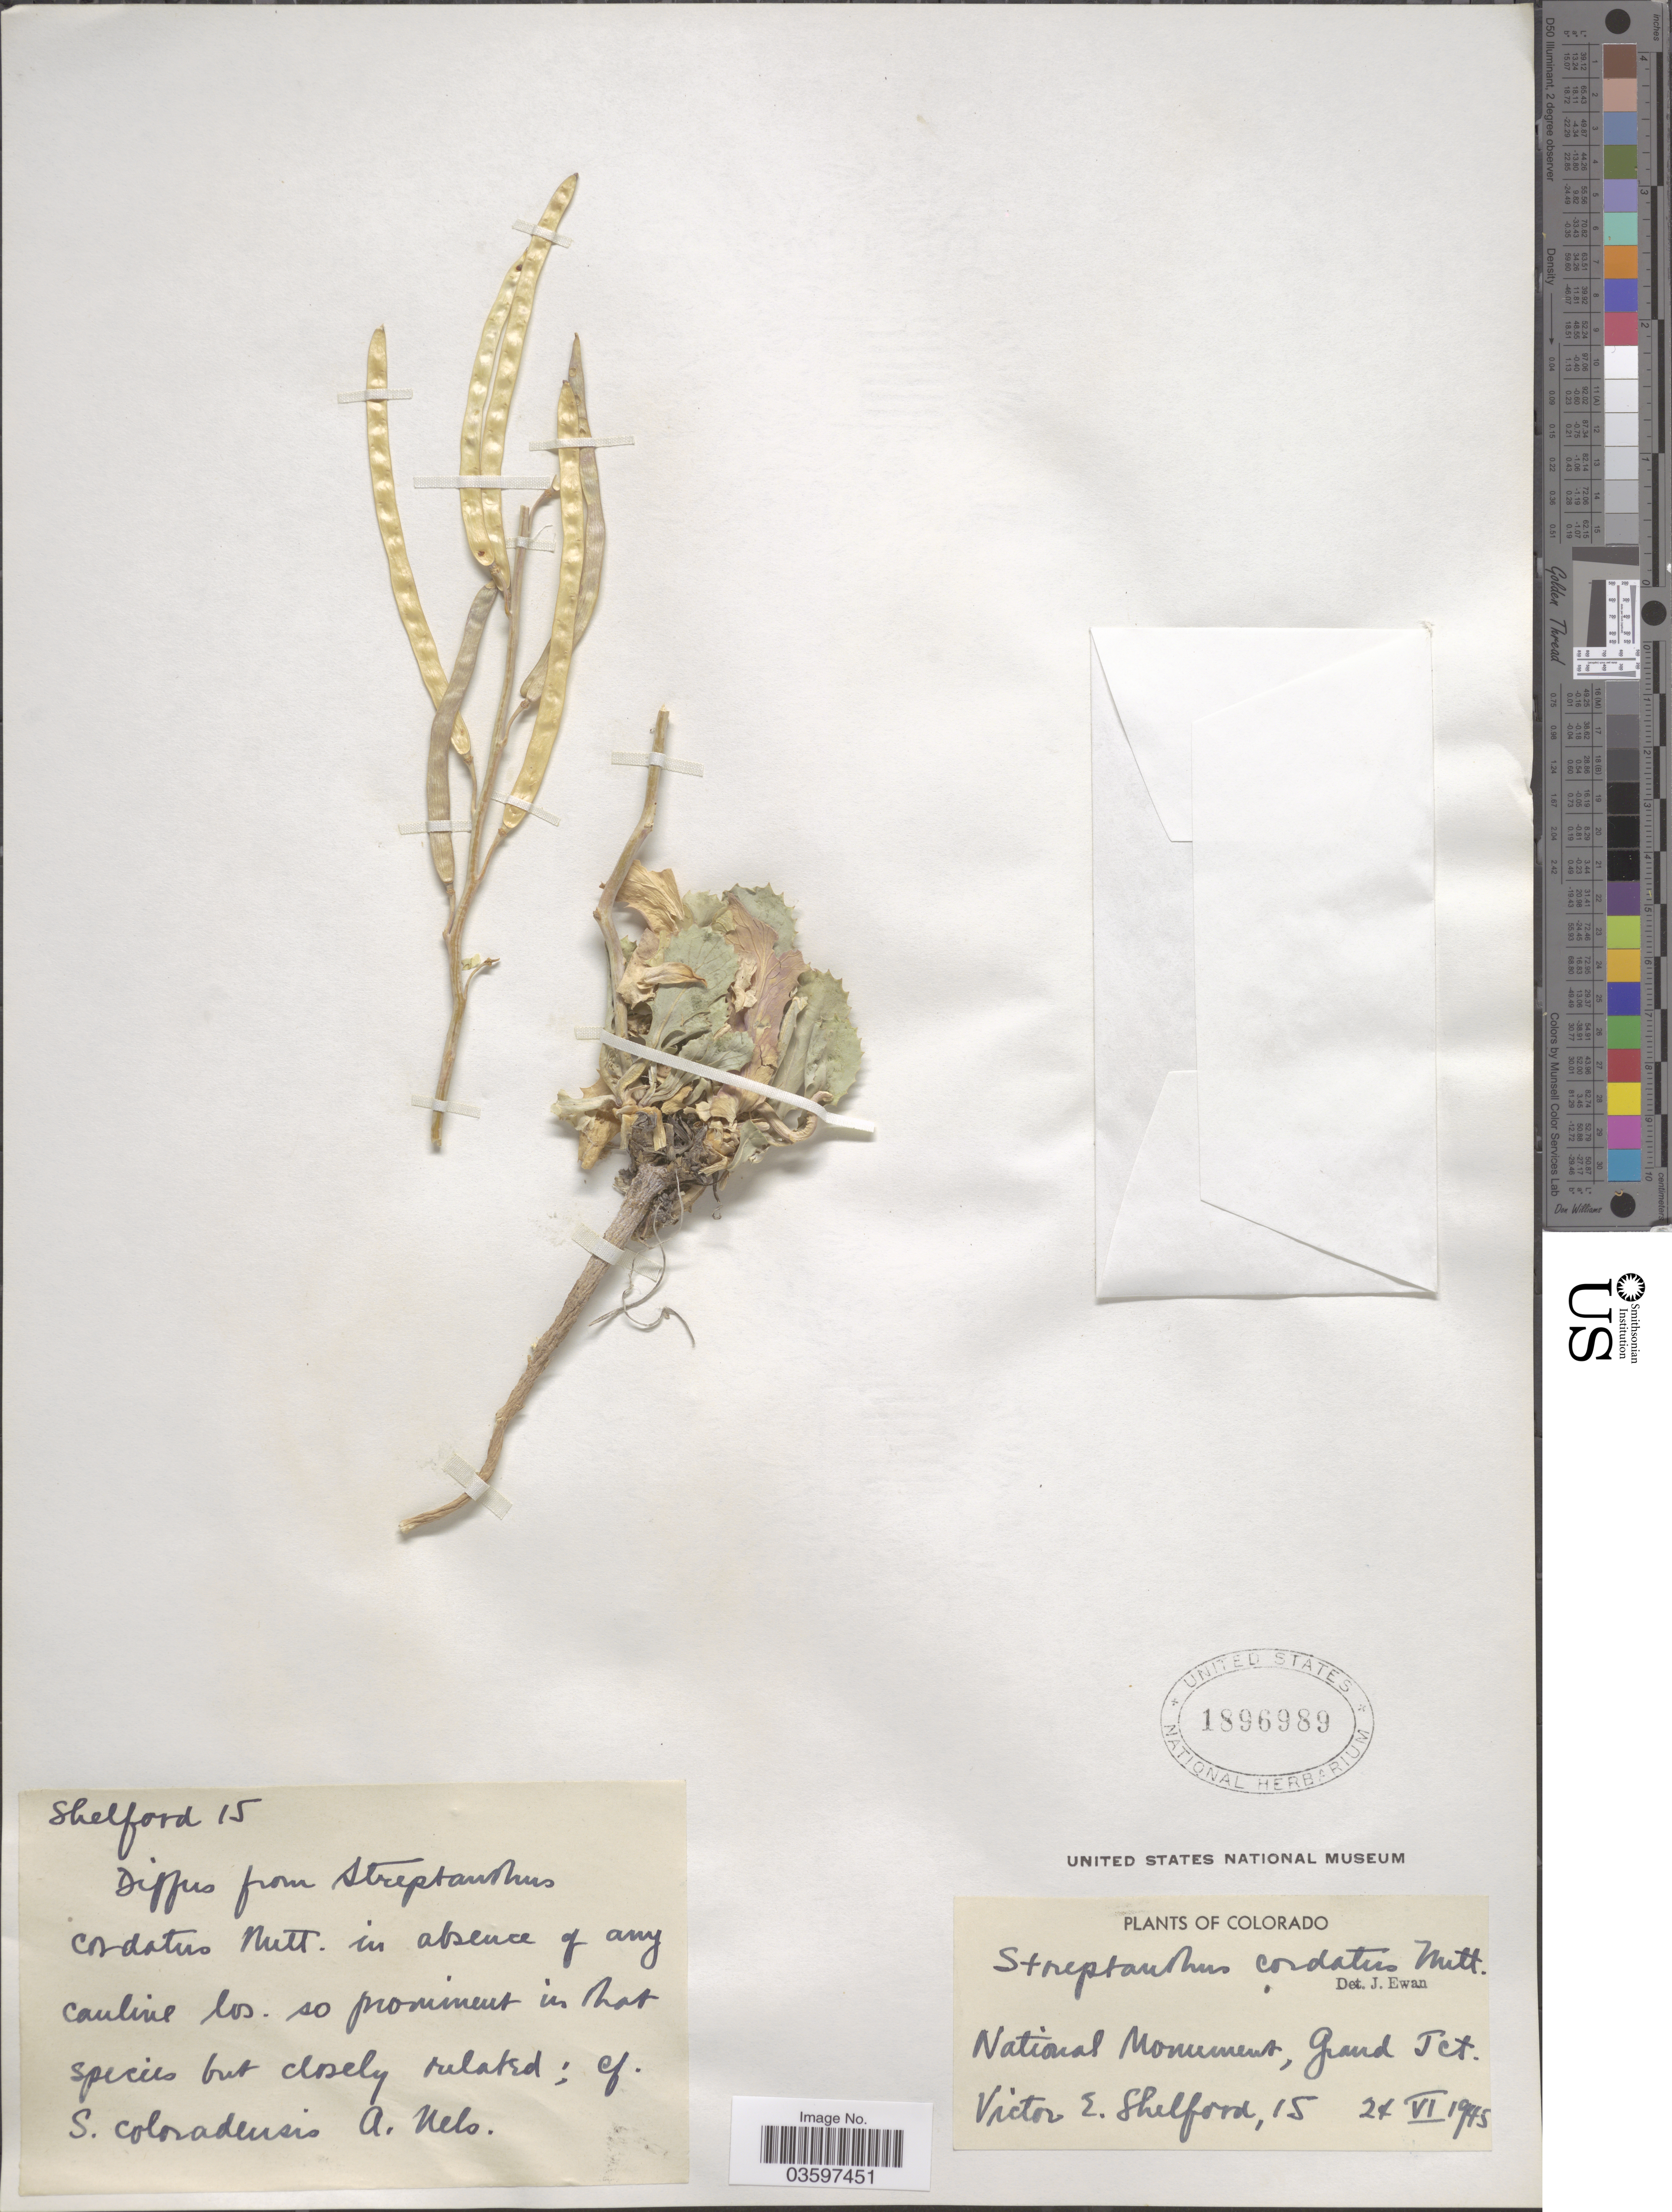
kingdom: Plantae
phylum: Tracheophyta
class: Magnoliopsida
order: Brassicales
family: Brassicaceae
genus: Streptanthus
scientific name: Streptanthus cordatus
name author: Nutt. ex Torr. & A. Gray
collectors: V. Shelford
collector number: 15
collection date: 1945-06-24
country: United States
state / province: Colorado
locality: National Monument, Grand Jct.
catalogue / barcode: US 1896989